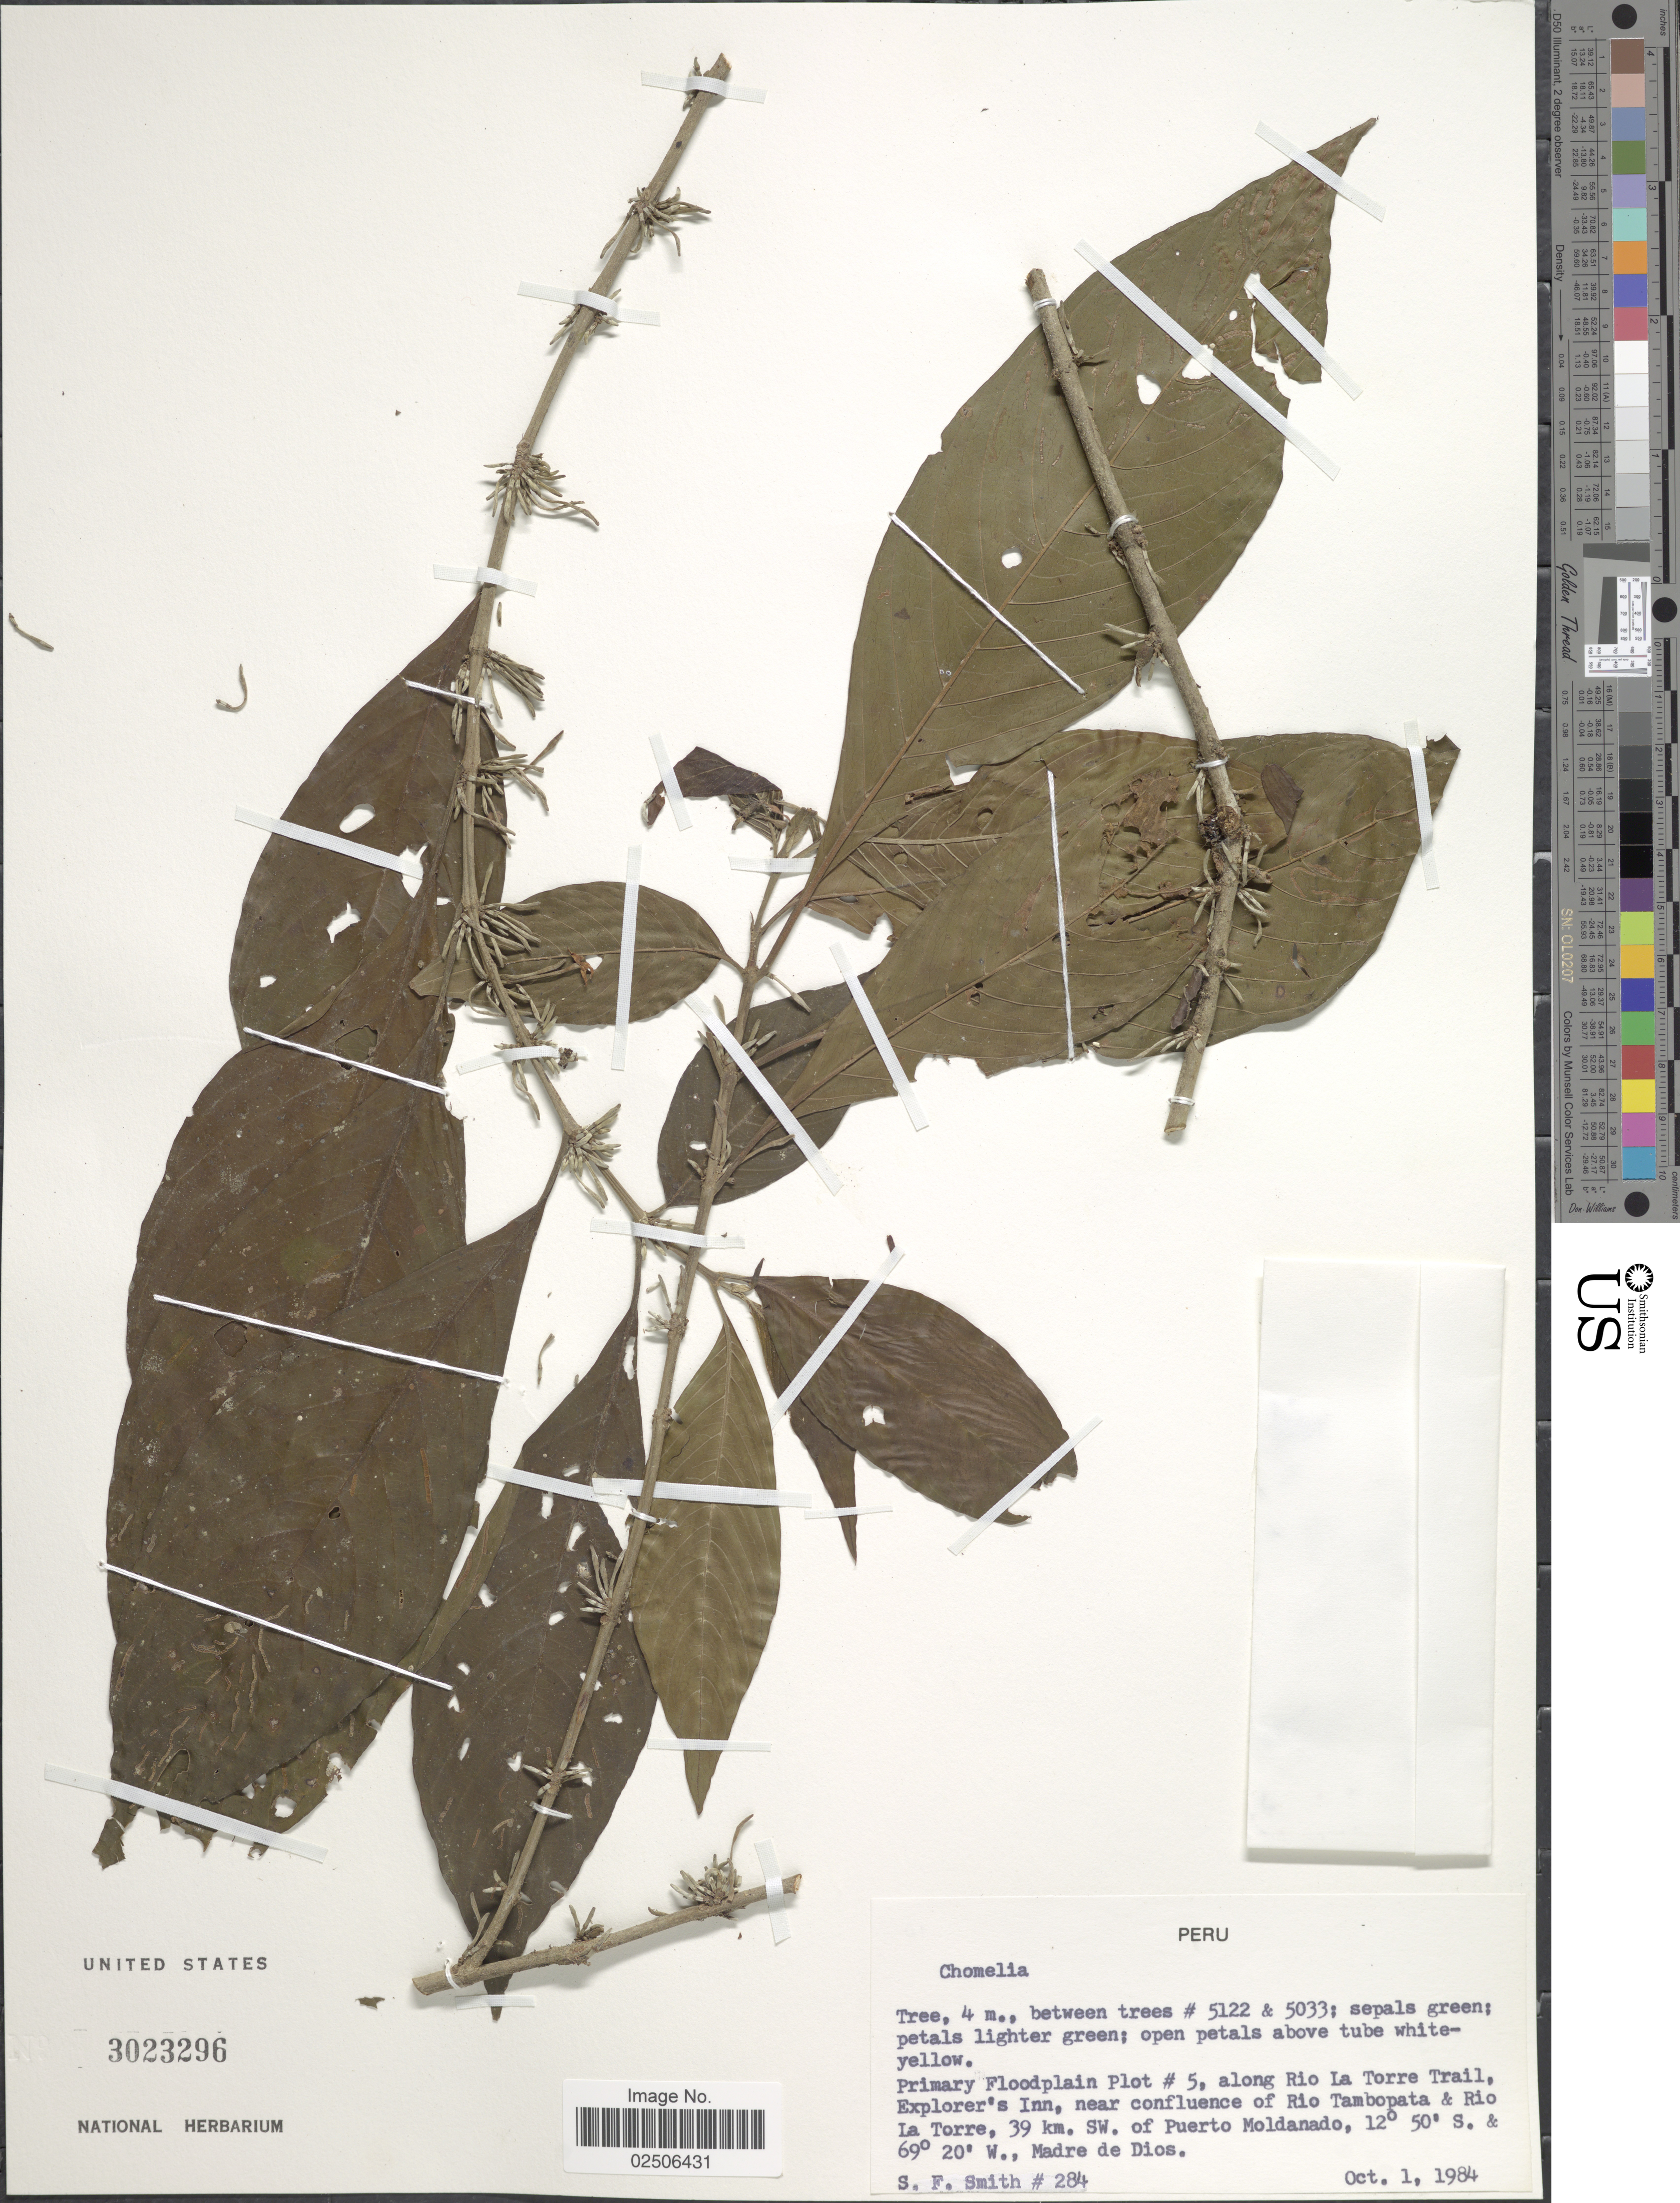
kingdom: Plantae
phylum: Tracheophyta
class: Magnoliopsida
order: Gentianales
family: Rubiaceae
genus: Chomelia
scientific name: Chomelia sp.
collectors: S.F. Smith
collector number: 284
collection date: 1984-01-01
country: Peru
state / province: Madre de Dios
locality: Primary Floodplain Plot #5, along Rio La Torre Trail, Explorer's Inn, near confluence of Rio Tambopata & Rio La Torre, 39 km. SW. of Puerto Moldanado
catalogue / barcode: US 3023296